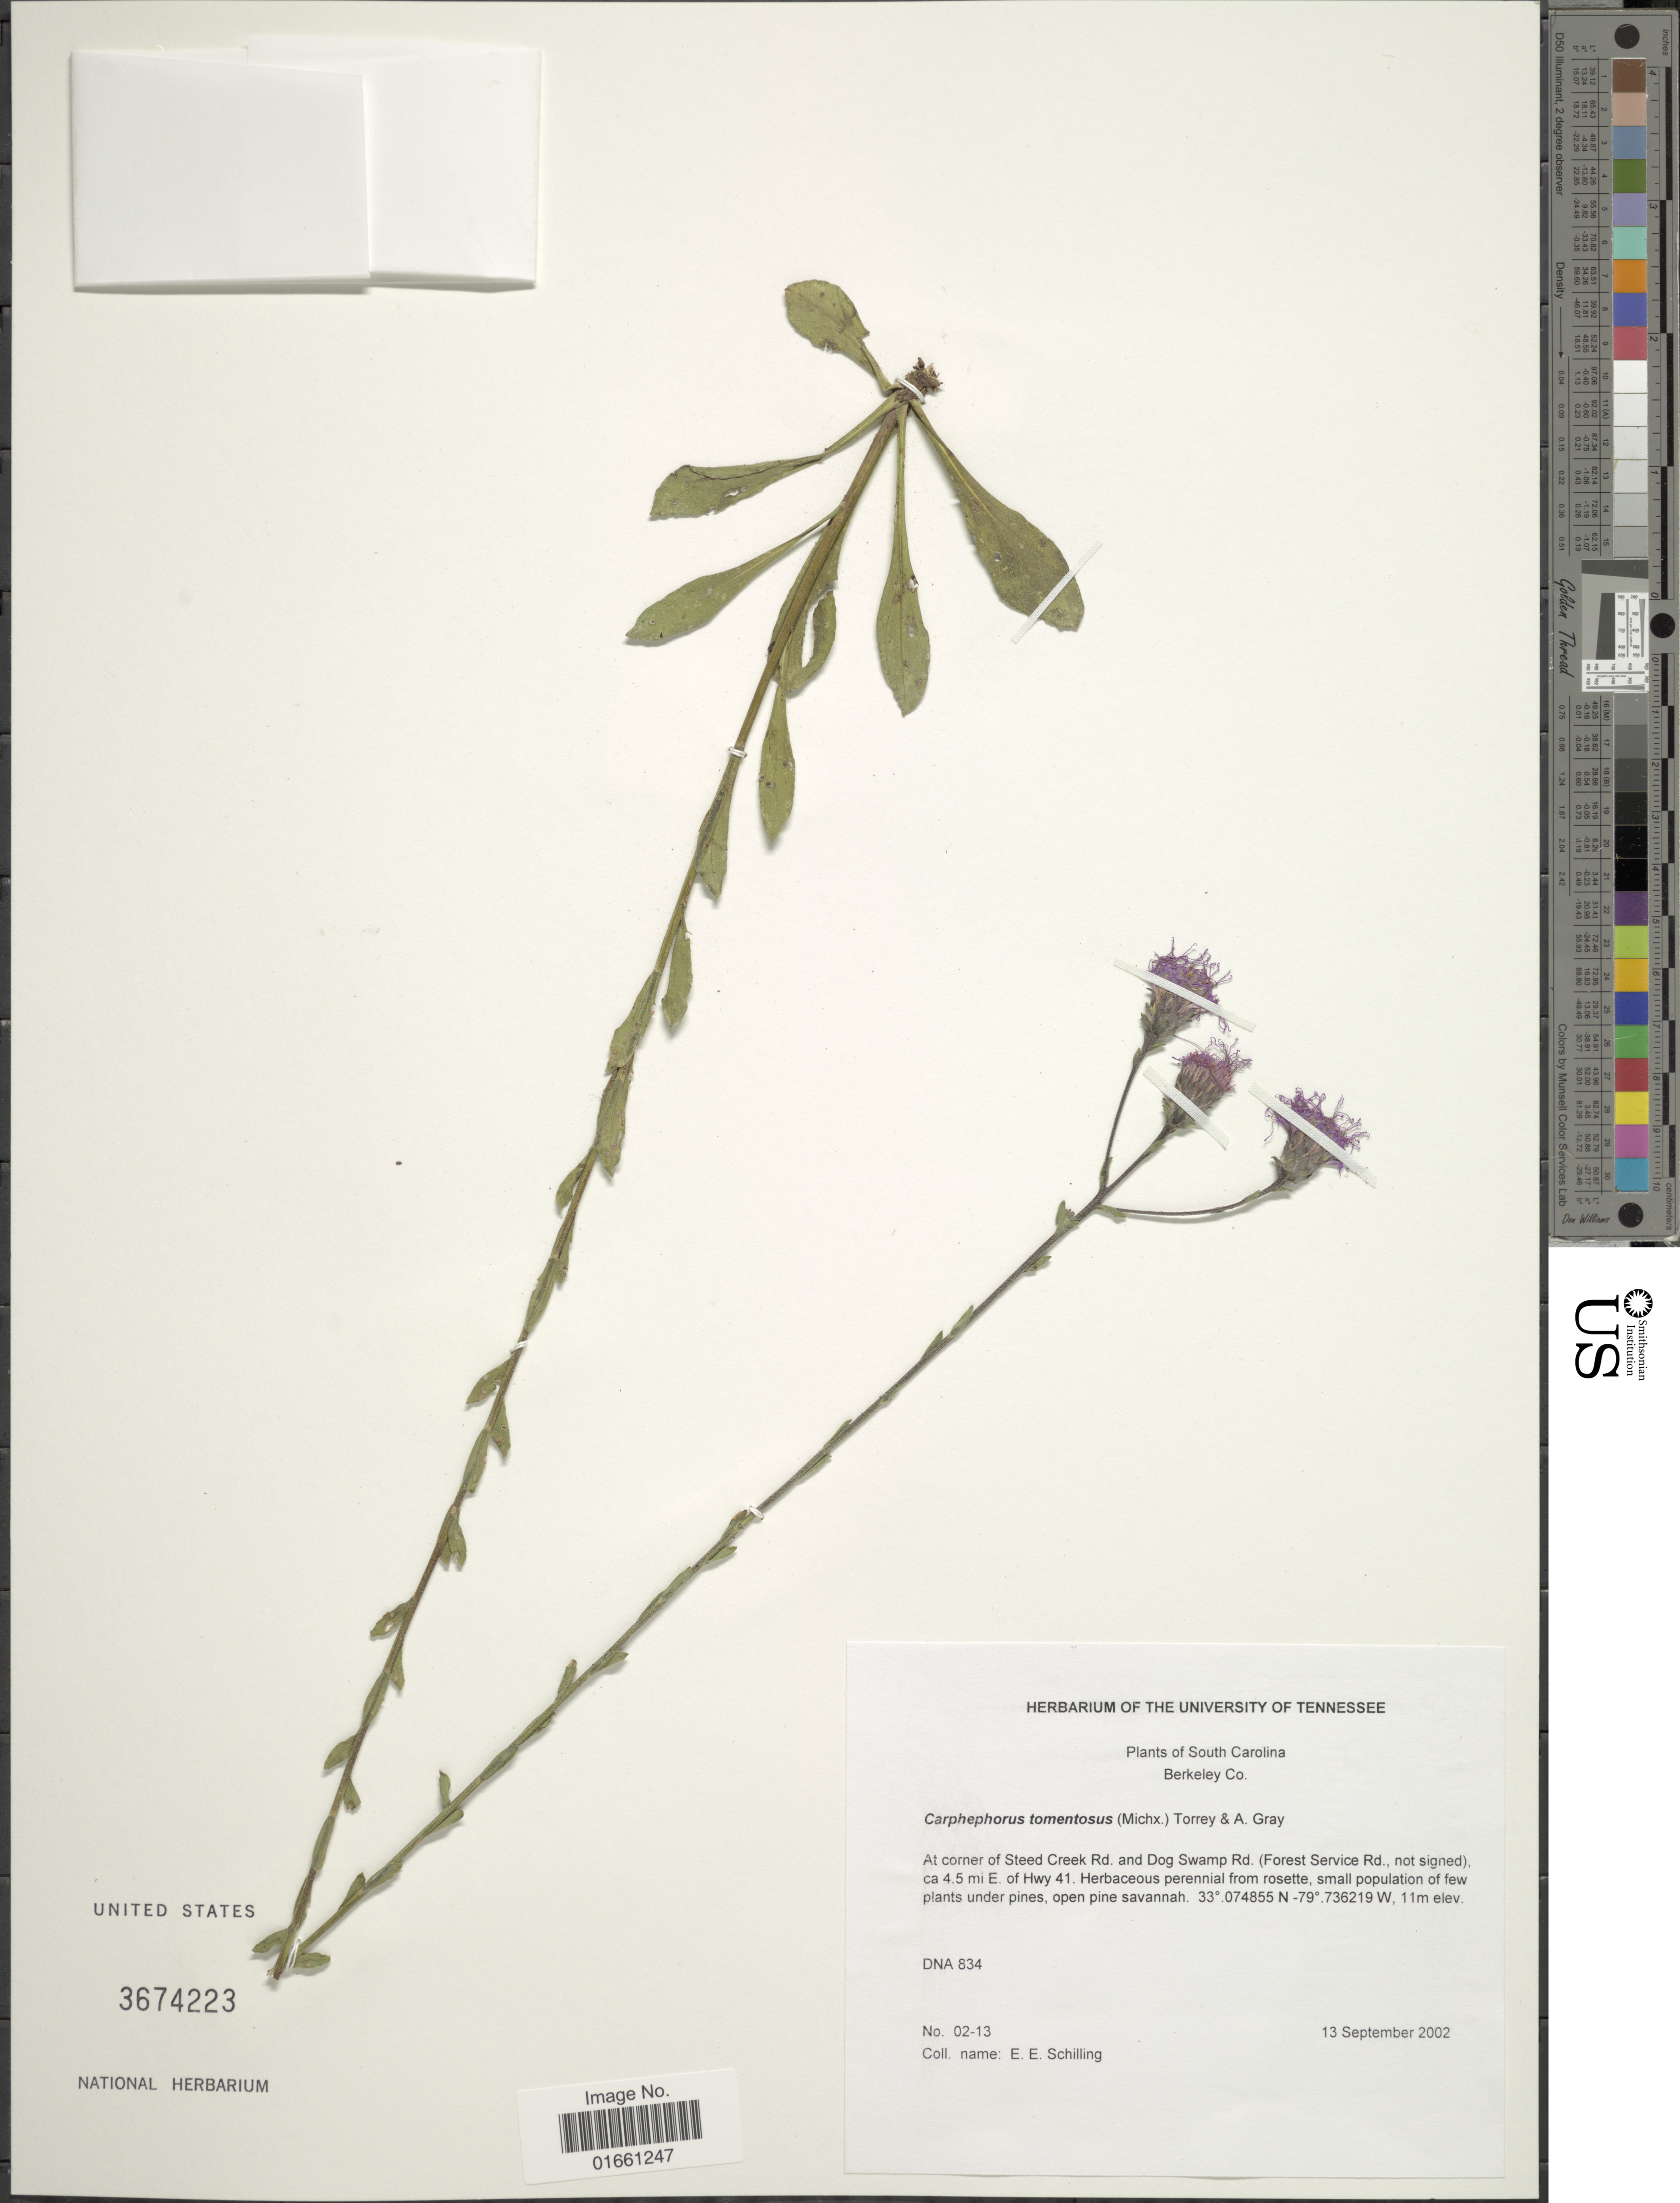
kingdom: Plantae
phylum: Tracheophyta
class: Magnoliopsida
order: Asterales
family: Asteraceae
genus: Carphephorus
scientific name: Carphephorus tomentosus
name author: (Michaux) Torr. & A. Gray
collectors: E. E. Schilling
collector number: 02-13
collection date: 2002-09-13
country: United States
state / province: South Carolina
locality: Berkeley Co. At corner of Steed Creek Rd. and Dog Swamp Rd. ( Forest Service Rd. nor signed ) ca 4.5 mi E of Hwy 41.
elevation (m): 11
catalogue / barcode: US 3674223